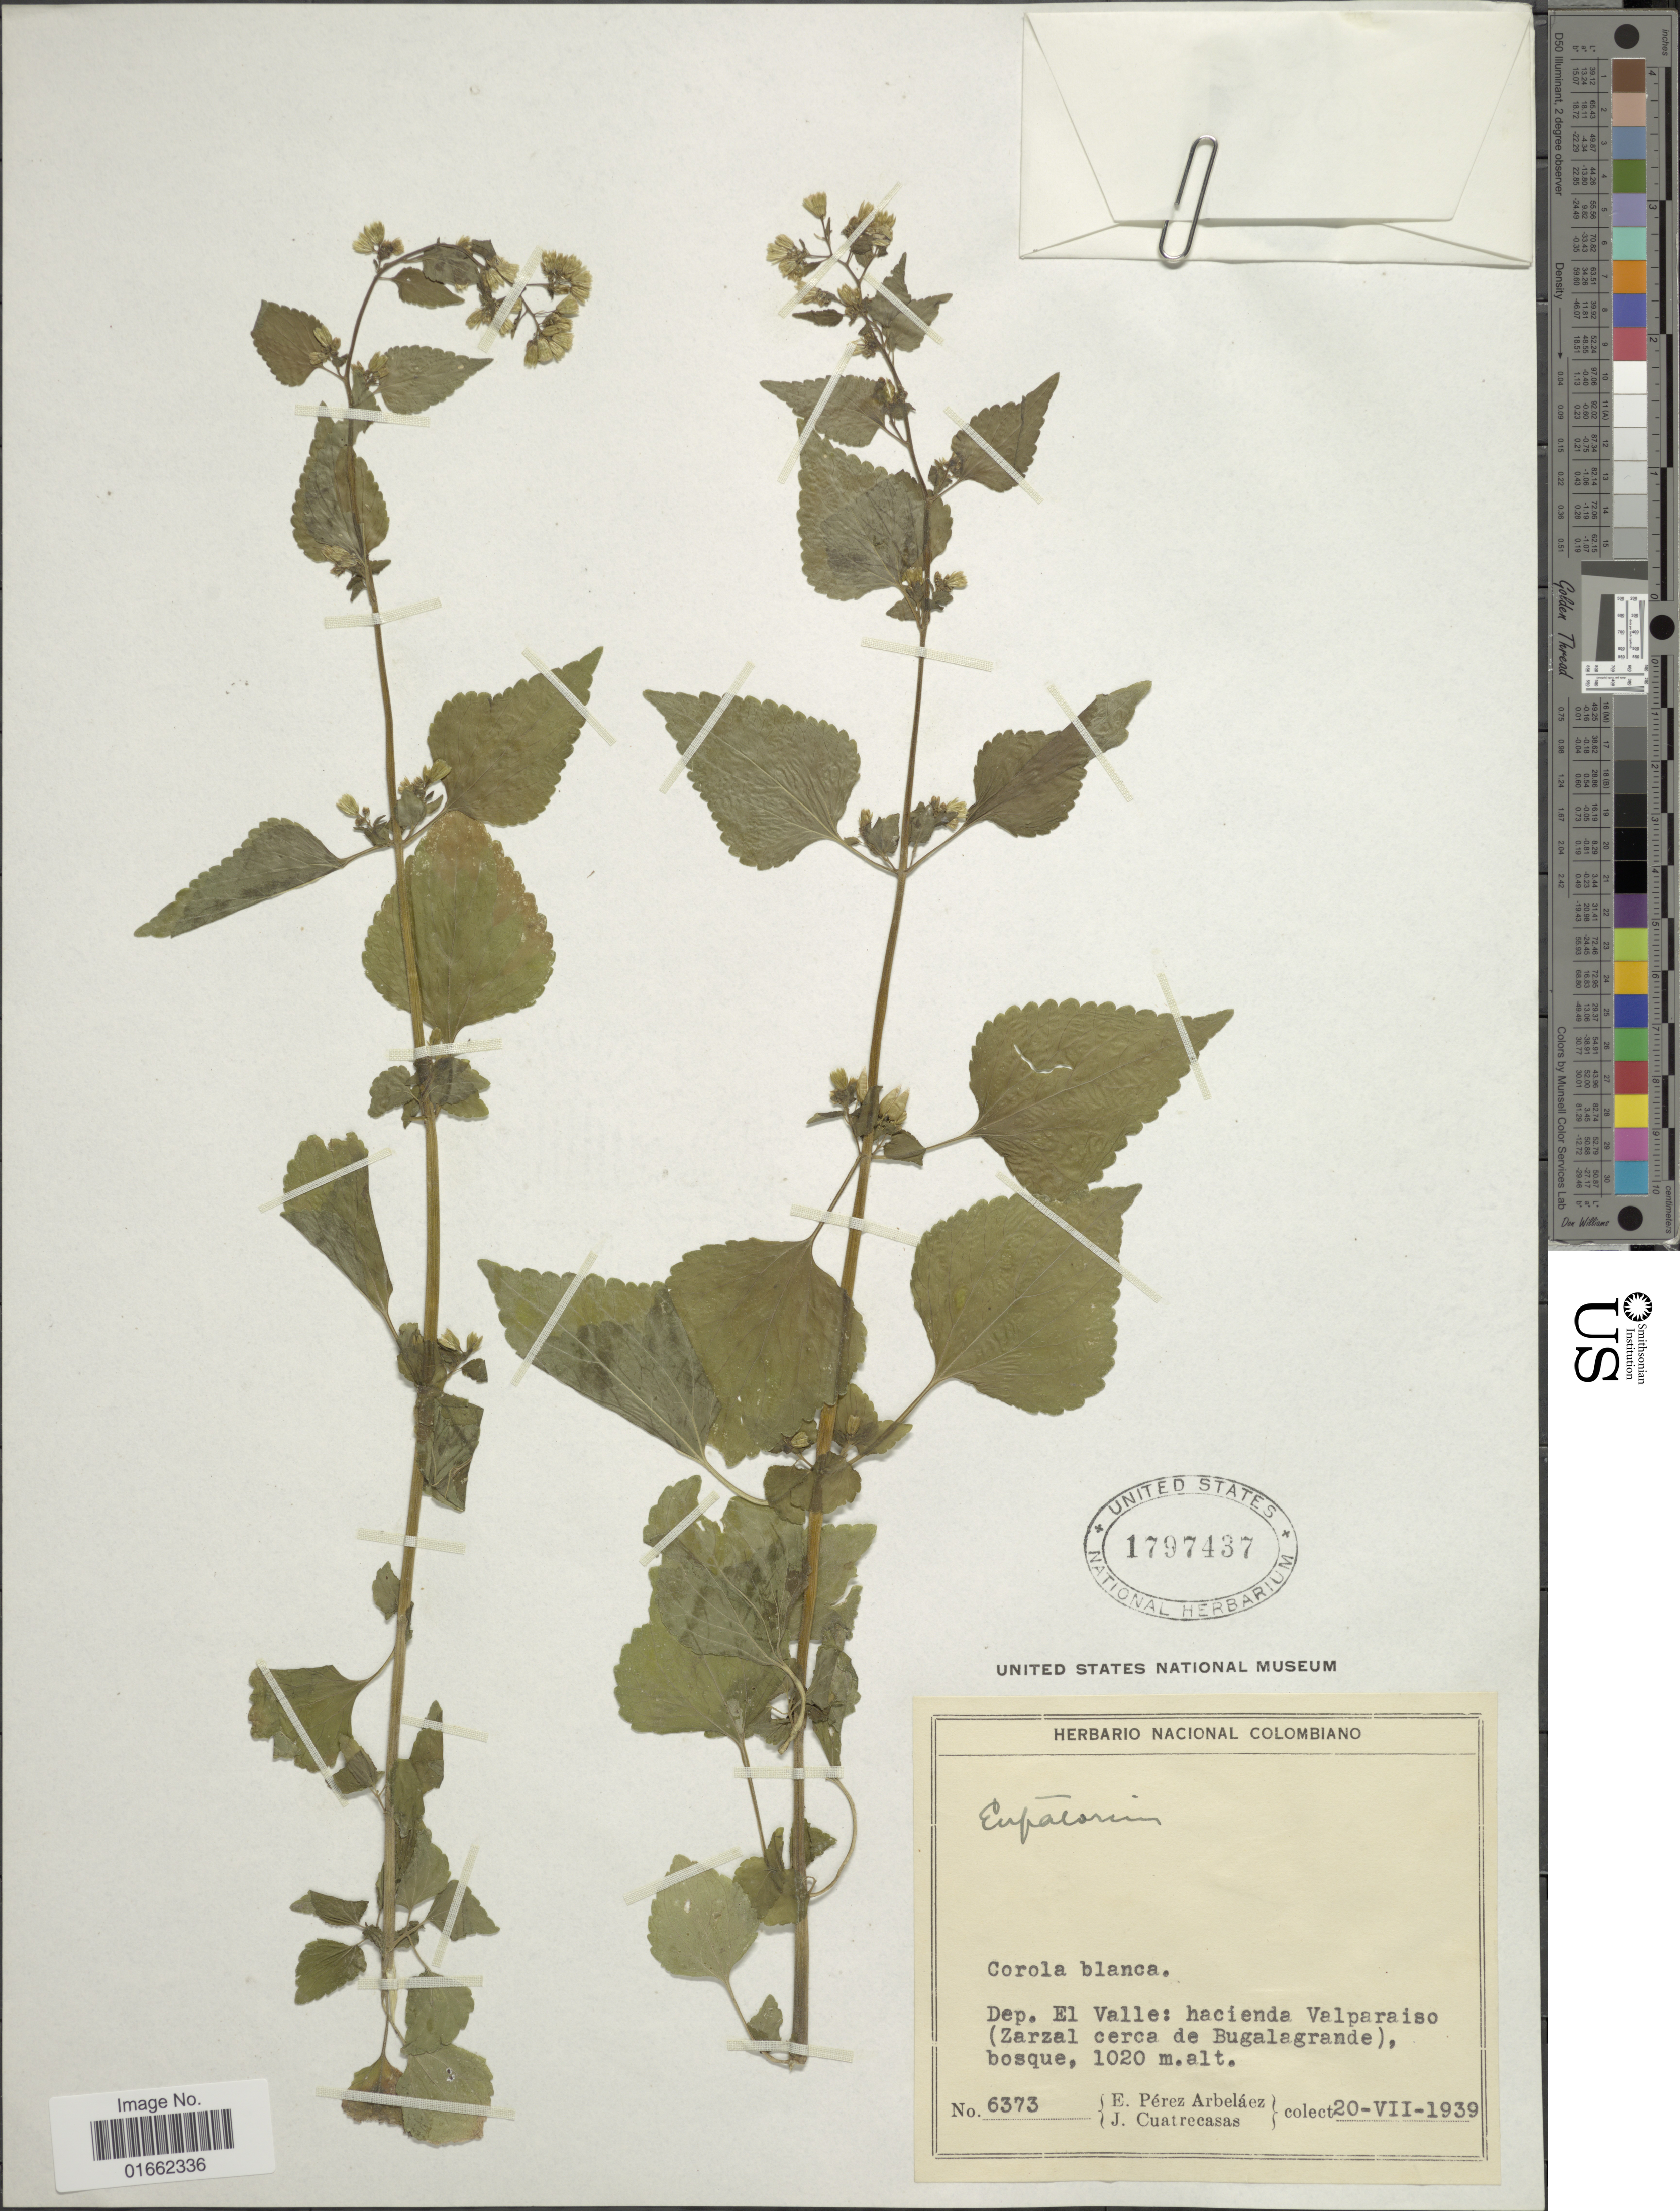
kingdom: Plantae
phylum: Tracheophyta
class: Magnoliopsida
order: Asterales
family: Asteraceae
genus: Fleischmannia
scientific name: Fleischmannia microstemon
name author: (Cass.) R.M. King & H. Rob.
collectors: E. Pérez Arbeláez & J. Cuatrecasas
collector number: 6373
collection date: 1939-07-20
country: Colombia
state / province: Valle del Cauca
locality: Dep. El Valle: hacienda Valparaiso (Zarzal cerca de Bugalagrande)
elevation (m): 1020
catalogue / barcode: US 1797437